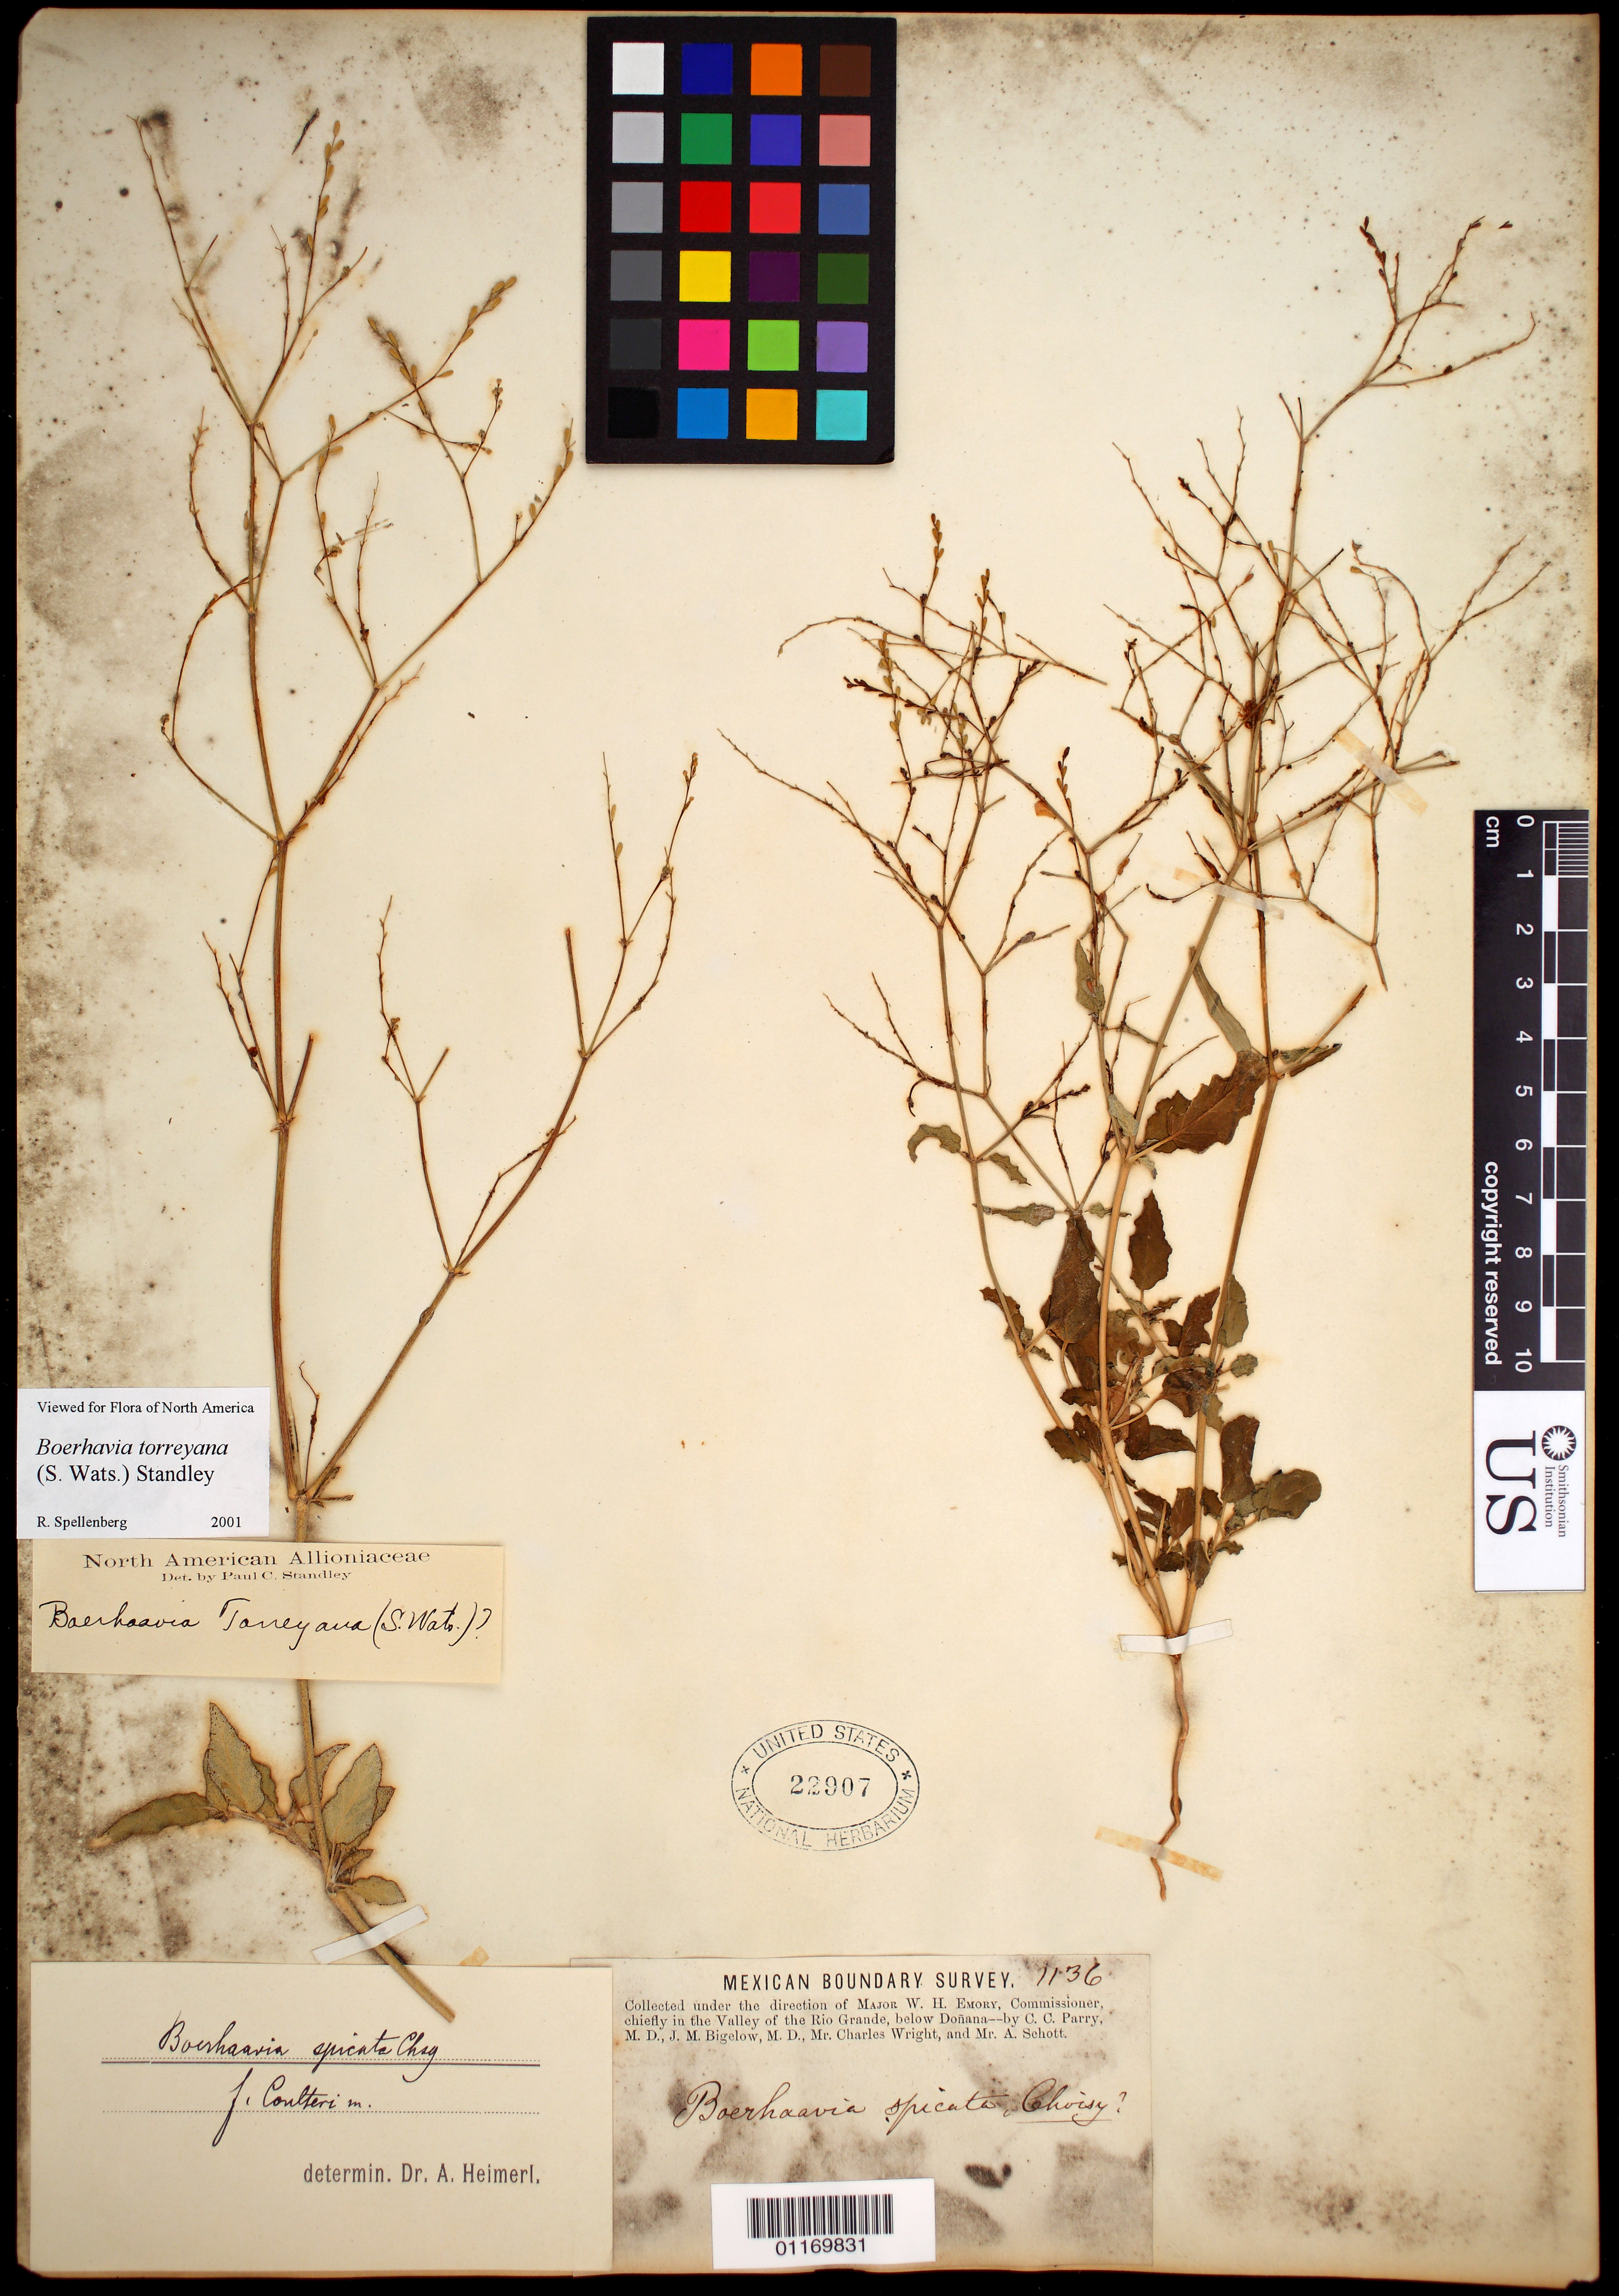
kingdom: Plantae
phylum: Tracheophyta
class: Magnoliopsida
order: Caryophyllales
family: Nyctaginaceae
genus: Boerhavia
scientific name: Boerhavia torreyana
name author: (S. Watson) Standl.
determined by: Spellenberg, R.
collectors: C. C. Parry, J. M. Bigelow, C. Wright & A. C. V. Schott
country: Mexico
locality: Valley of the Rio Grande, below Doñana.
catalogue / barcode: US 22907